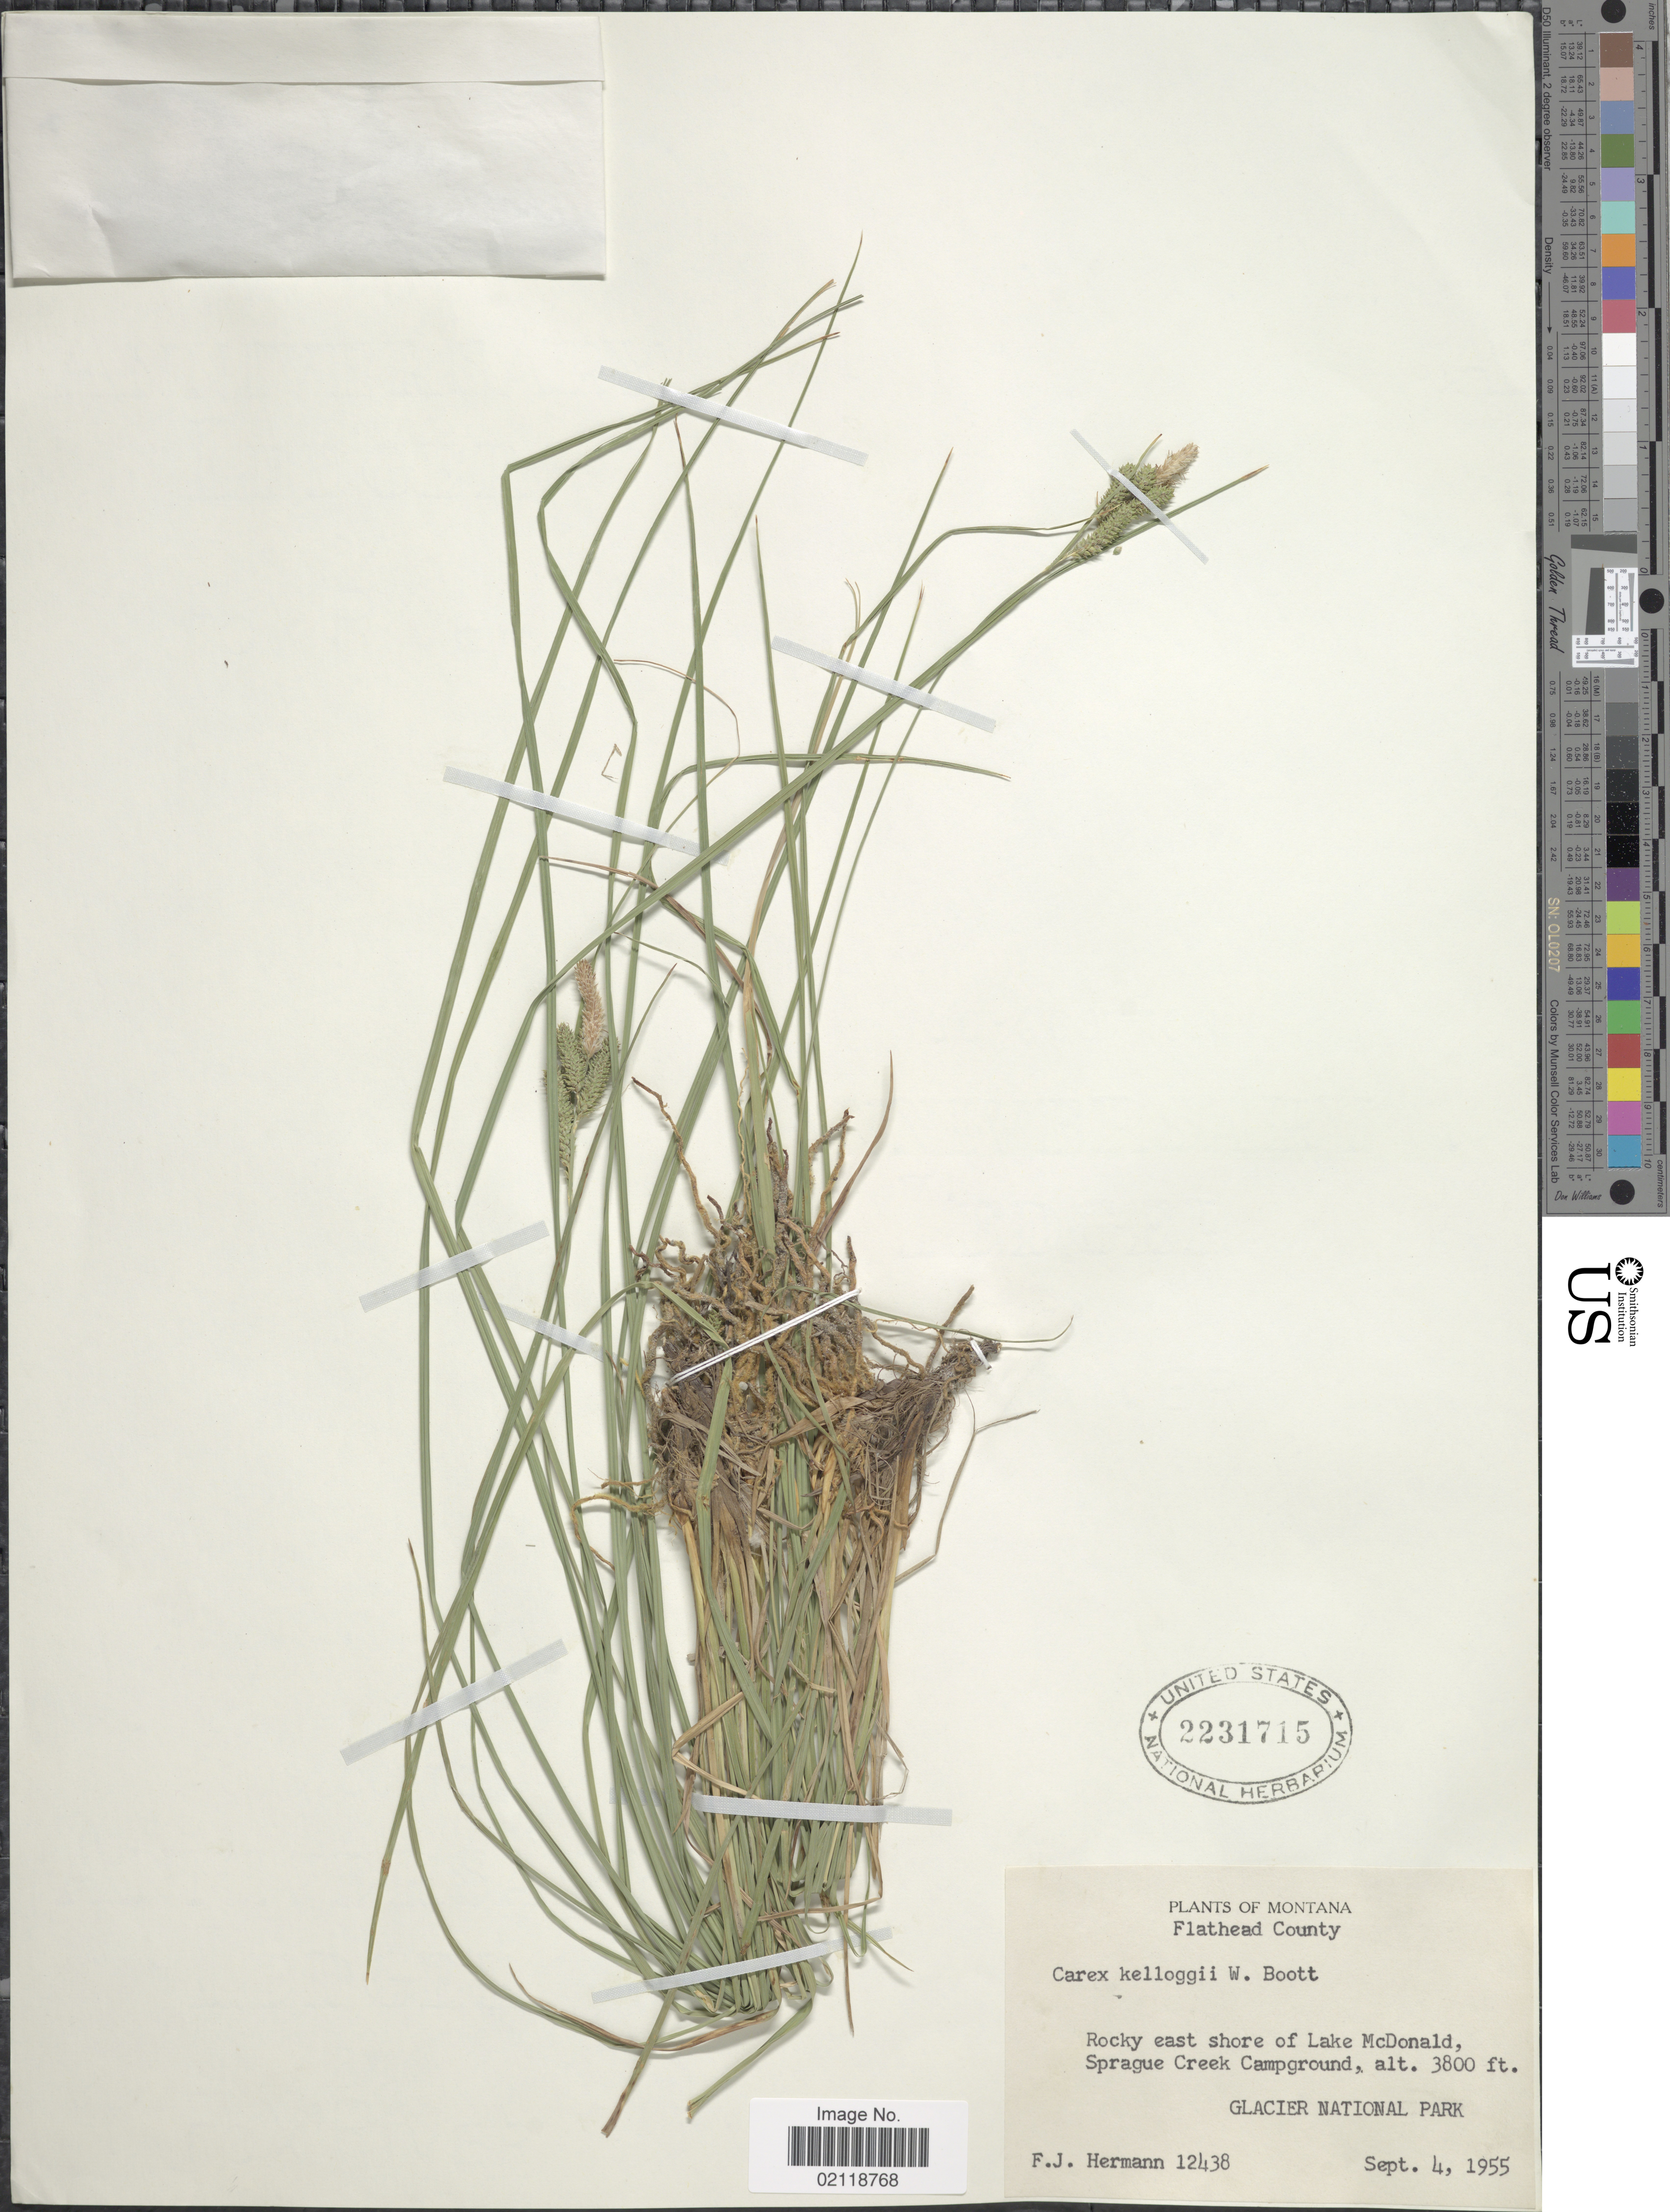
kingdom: Plantae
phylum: Tracheophyta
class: Liliopsida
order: Poales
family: Cyperaceae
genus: Carex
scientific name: Carex kelloggii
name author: W. Boott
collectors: F. J. Hermann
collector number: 12438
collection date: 1955-09-04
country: United States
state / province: Montana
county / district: Flathead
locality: Rocky E shore of Lake McDonald, Sprague Creek Campground, Glacier National Park.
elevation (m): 1158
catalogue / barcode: US 2231715